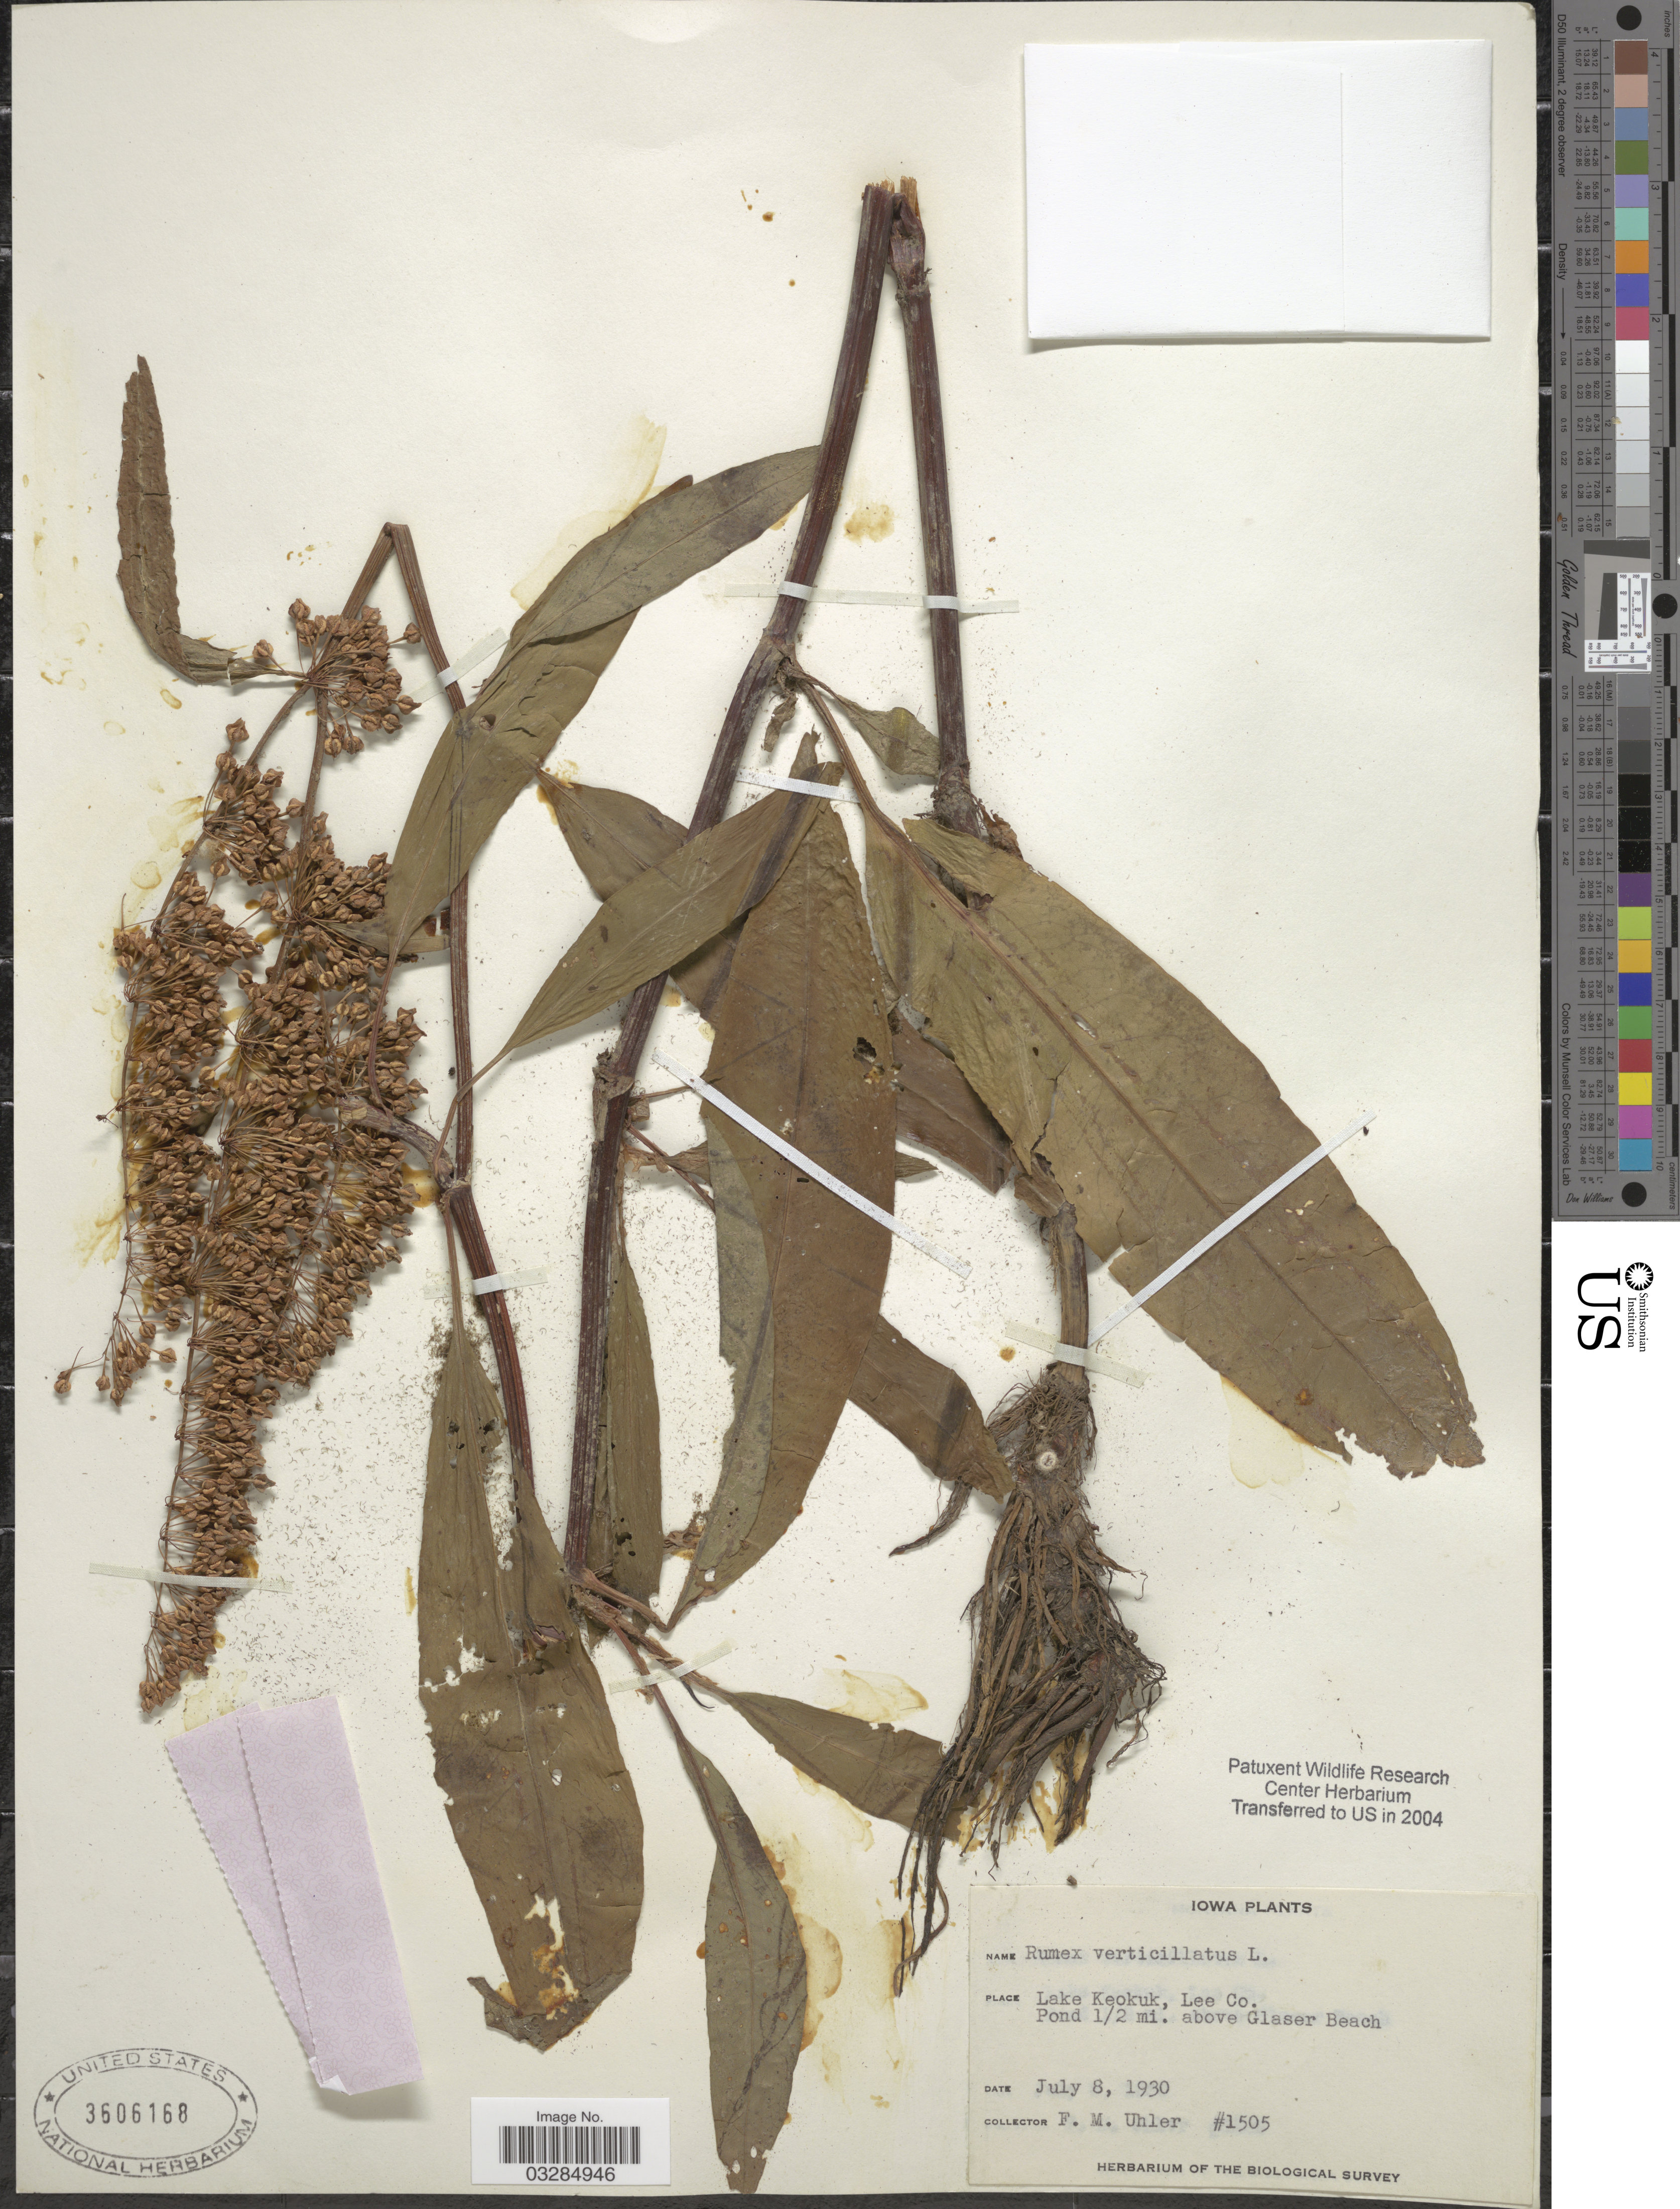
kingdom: Plantae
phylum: Tracheophyta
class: Magnoliopsida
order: Caryophyllales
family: Polygonaceae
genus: Rumex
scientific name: Rumex verticillatus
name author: L.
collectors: F. M. Uhler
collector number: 1505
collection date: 1930-07-08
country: United States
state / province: Iowa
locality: Lake Keokuk, Lee Co. Pond ½ mi. above Glaser Beach.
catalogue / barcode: US 3606168